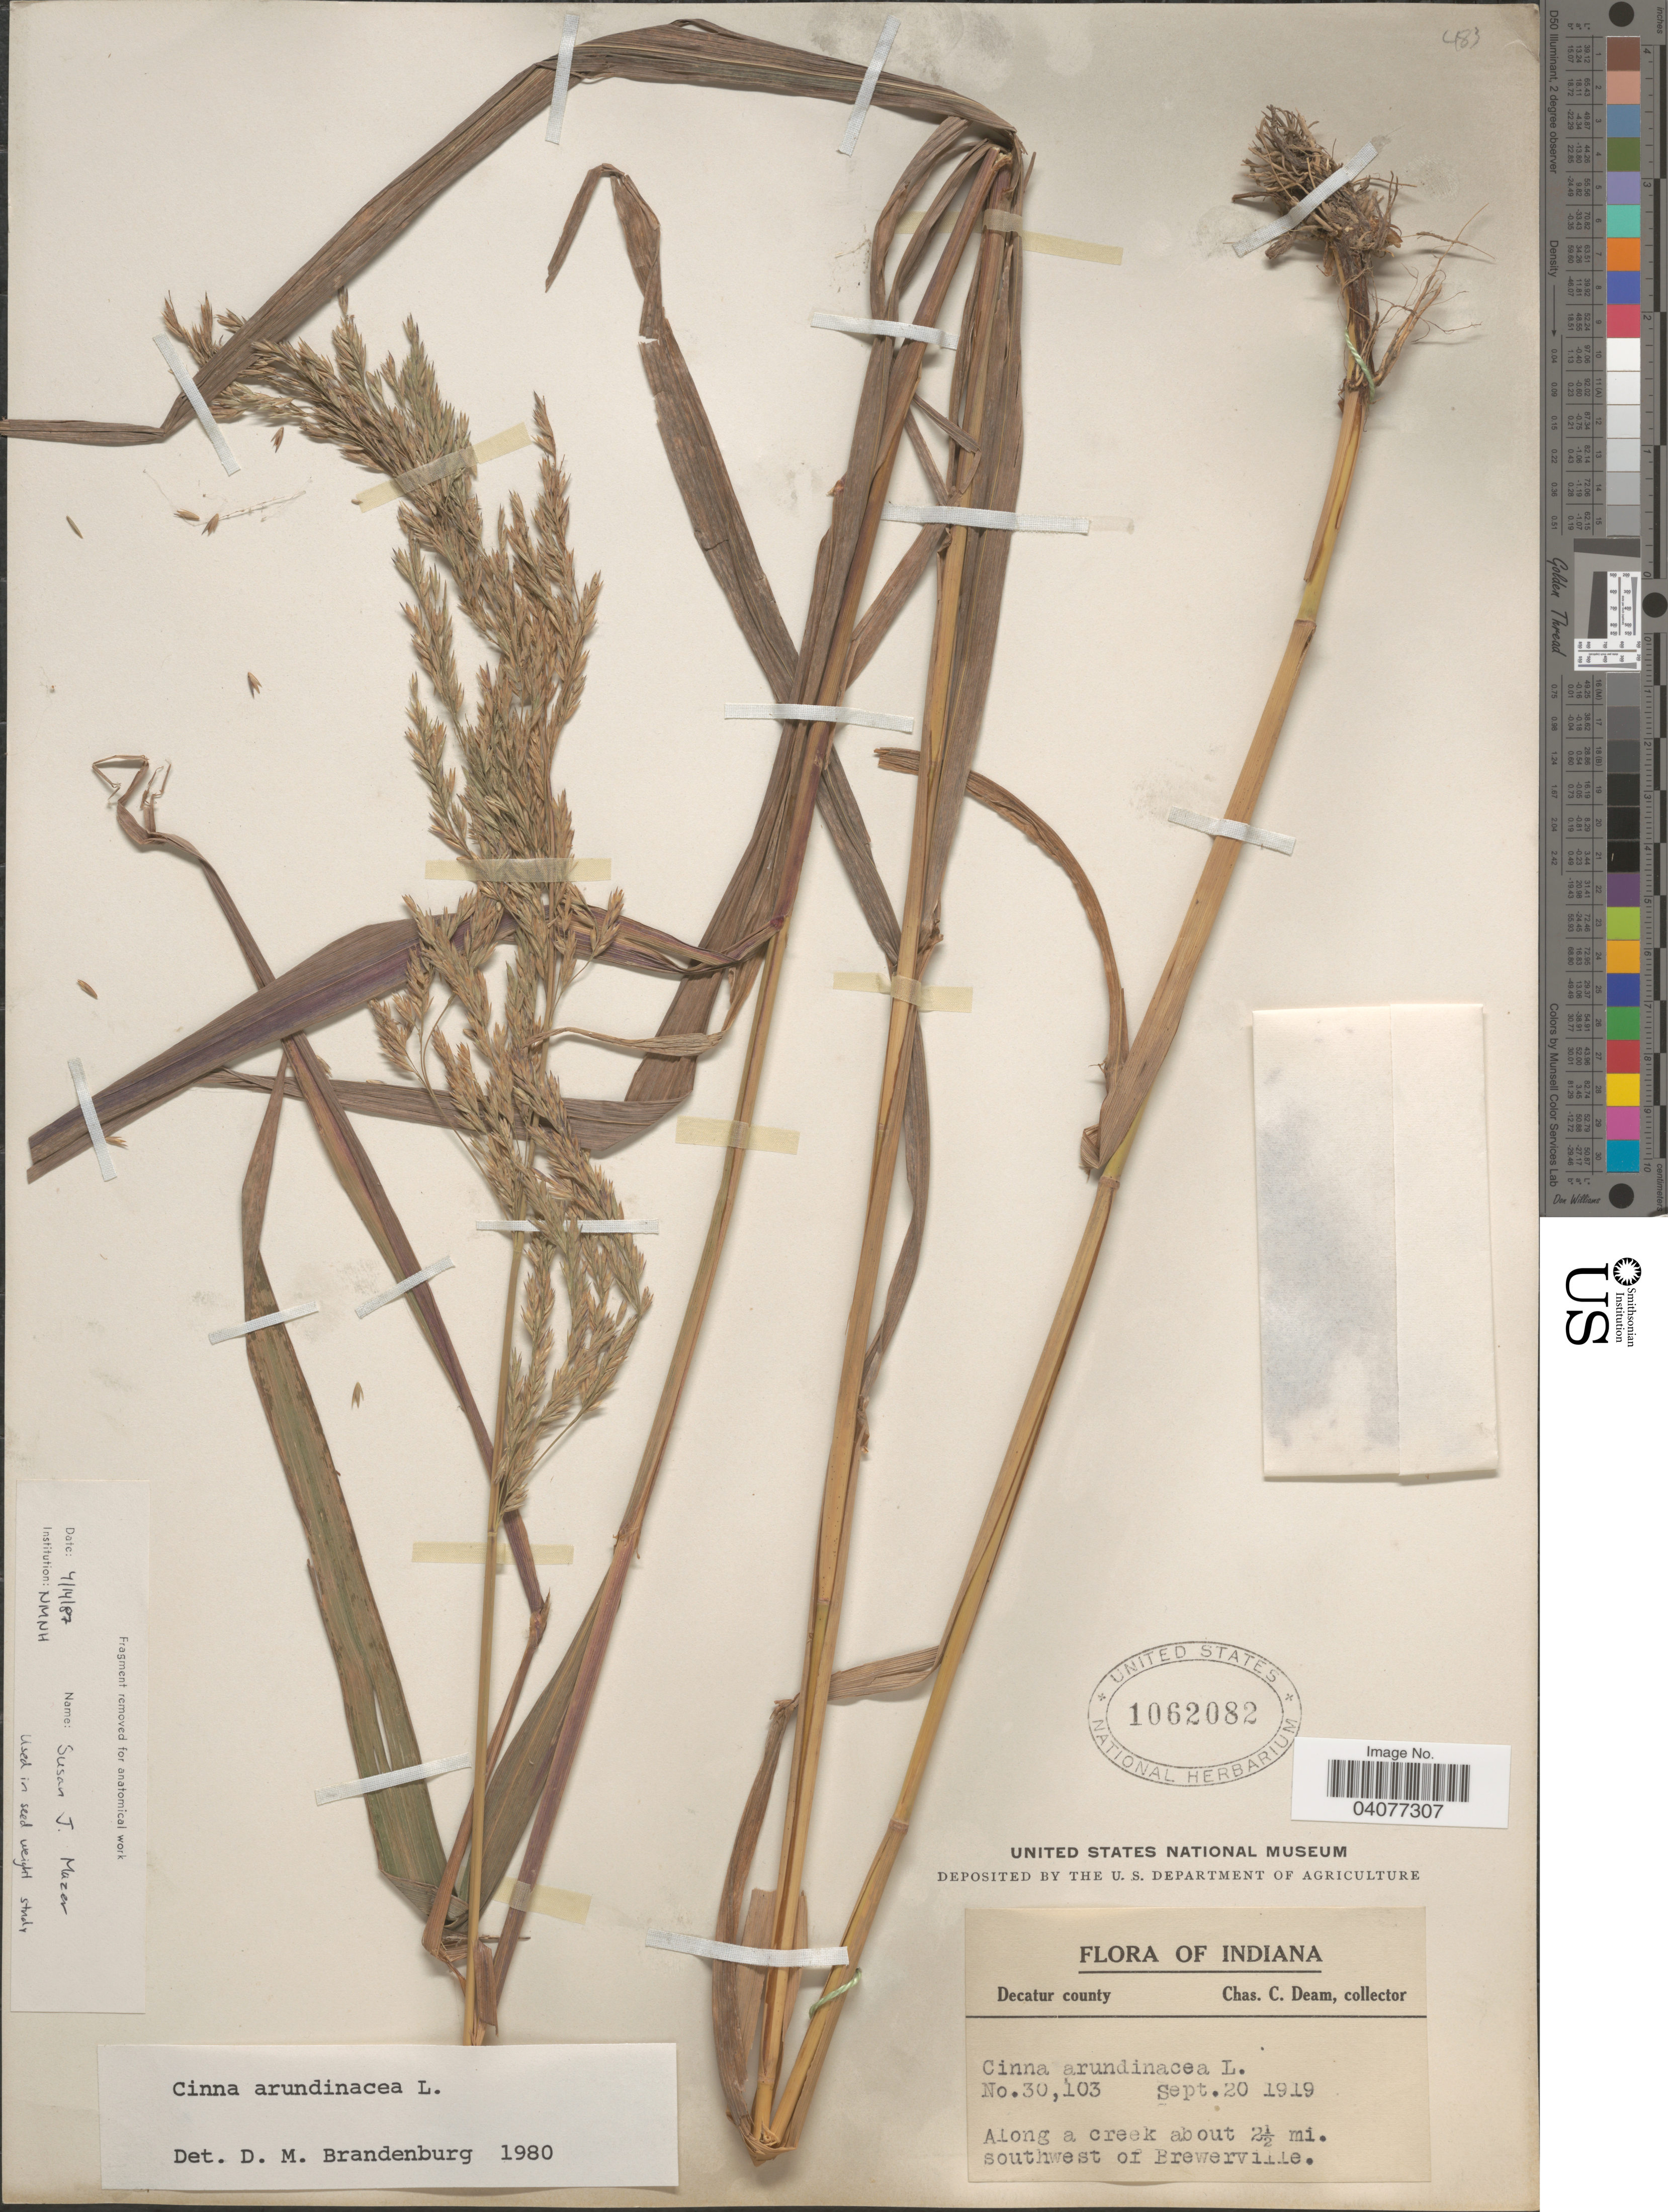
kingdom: Plantae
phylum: Tracheophyta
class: Liliopsida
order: Poales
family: Poaceae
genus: Cinna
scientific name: Cinna arundinacea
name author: L.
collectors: C. C. Deam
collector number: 30103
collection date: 1919-09-20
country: United States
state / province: Indiana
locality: Decatur county. Along a creek about 2½ mi. southwest of Brewerville.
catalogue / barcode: US 1062082